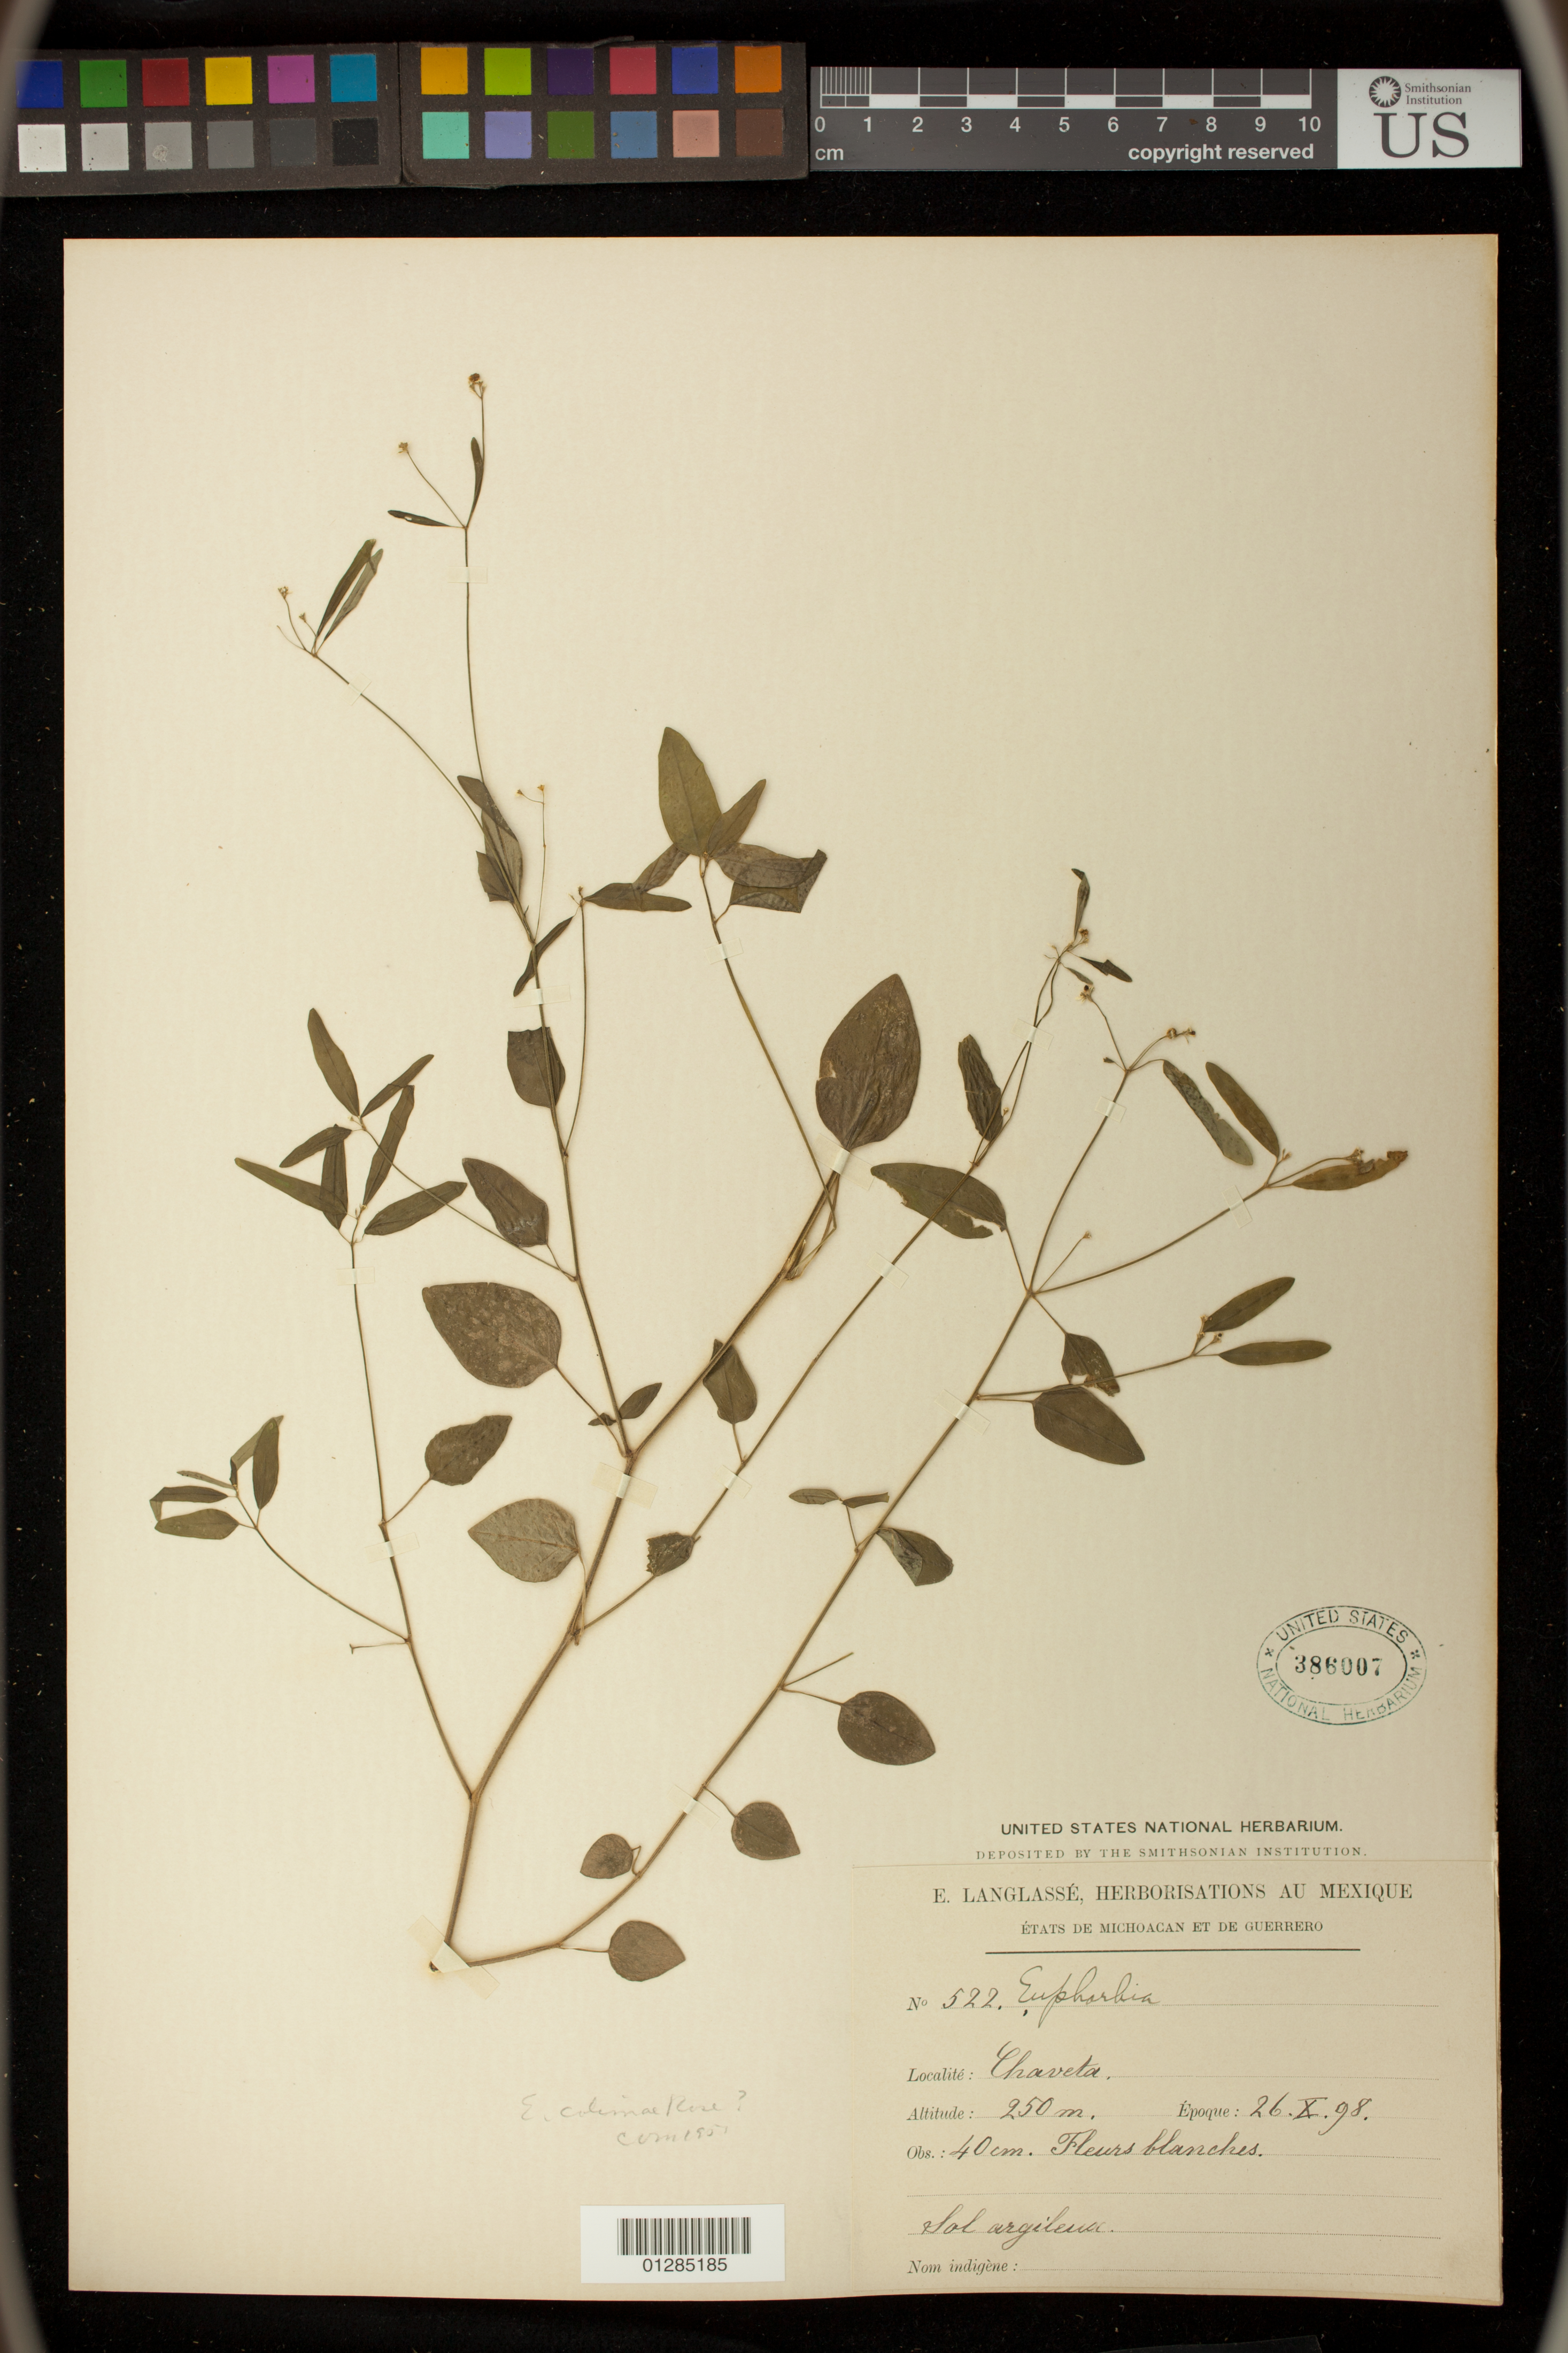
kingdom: Plantae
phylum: Tracheophyta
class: Magnoliopsida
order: Malpighiales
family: Euphorbiaceae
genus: Euphorbia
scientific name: Euphorbia graminea var. graminea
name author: Jacq.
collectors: E. Langlassé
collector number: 522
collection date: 1898-10-26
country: Mexico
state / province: Guerrero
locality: Chaveta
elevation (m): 250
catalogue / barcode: US 386007